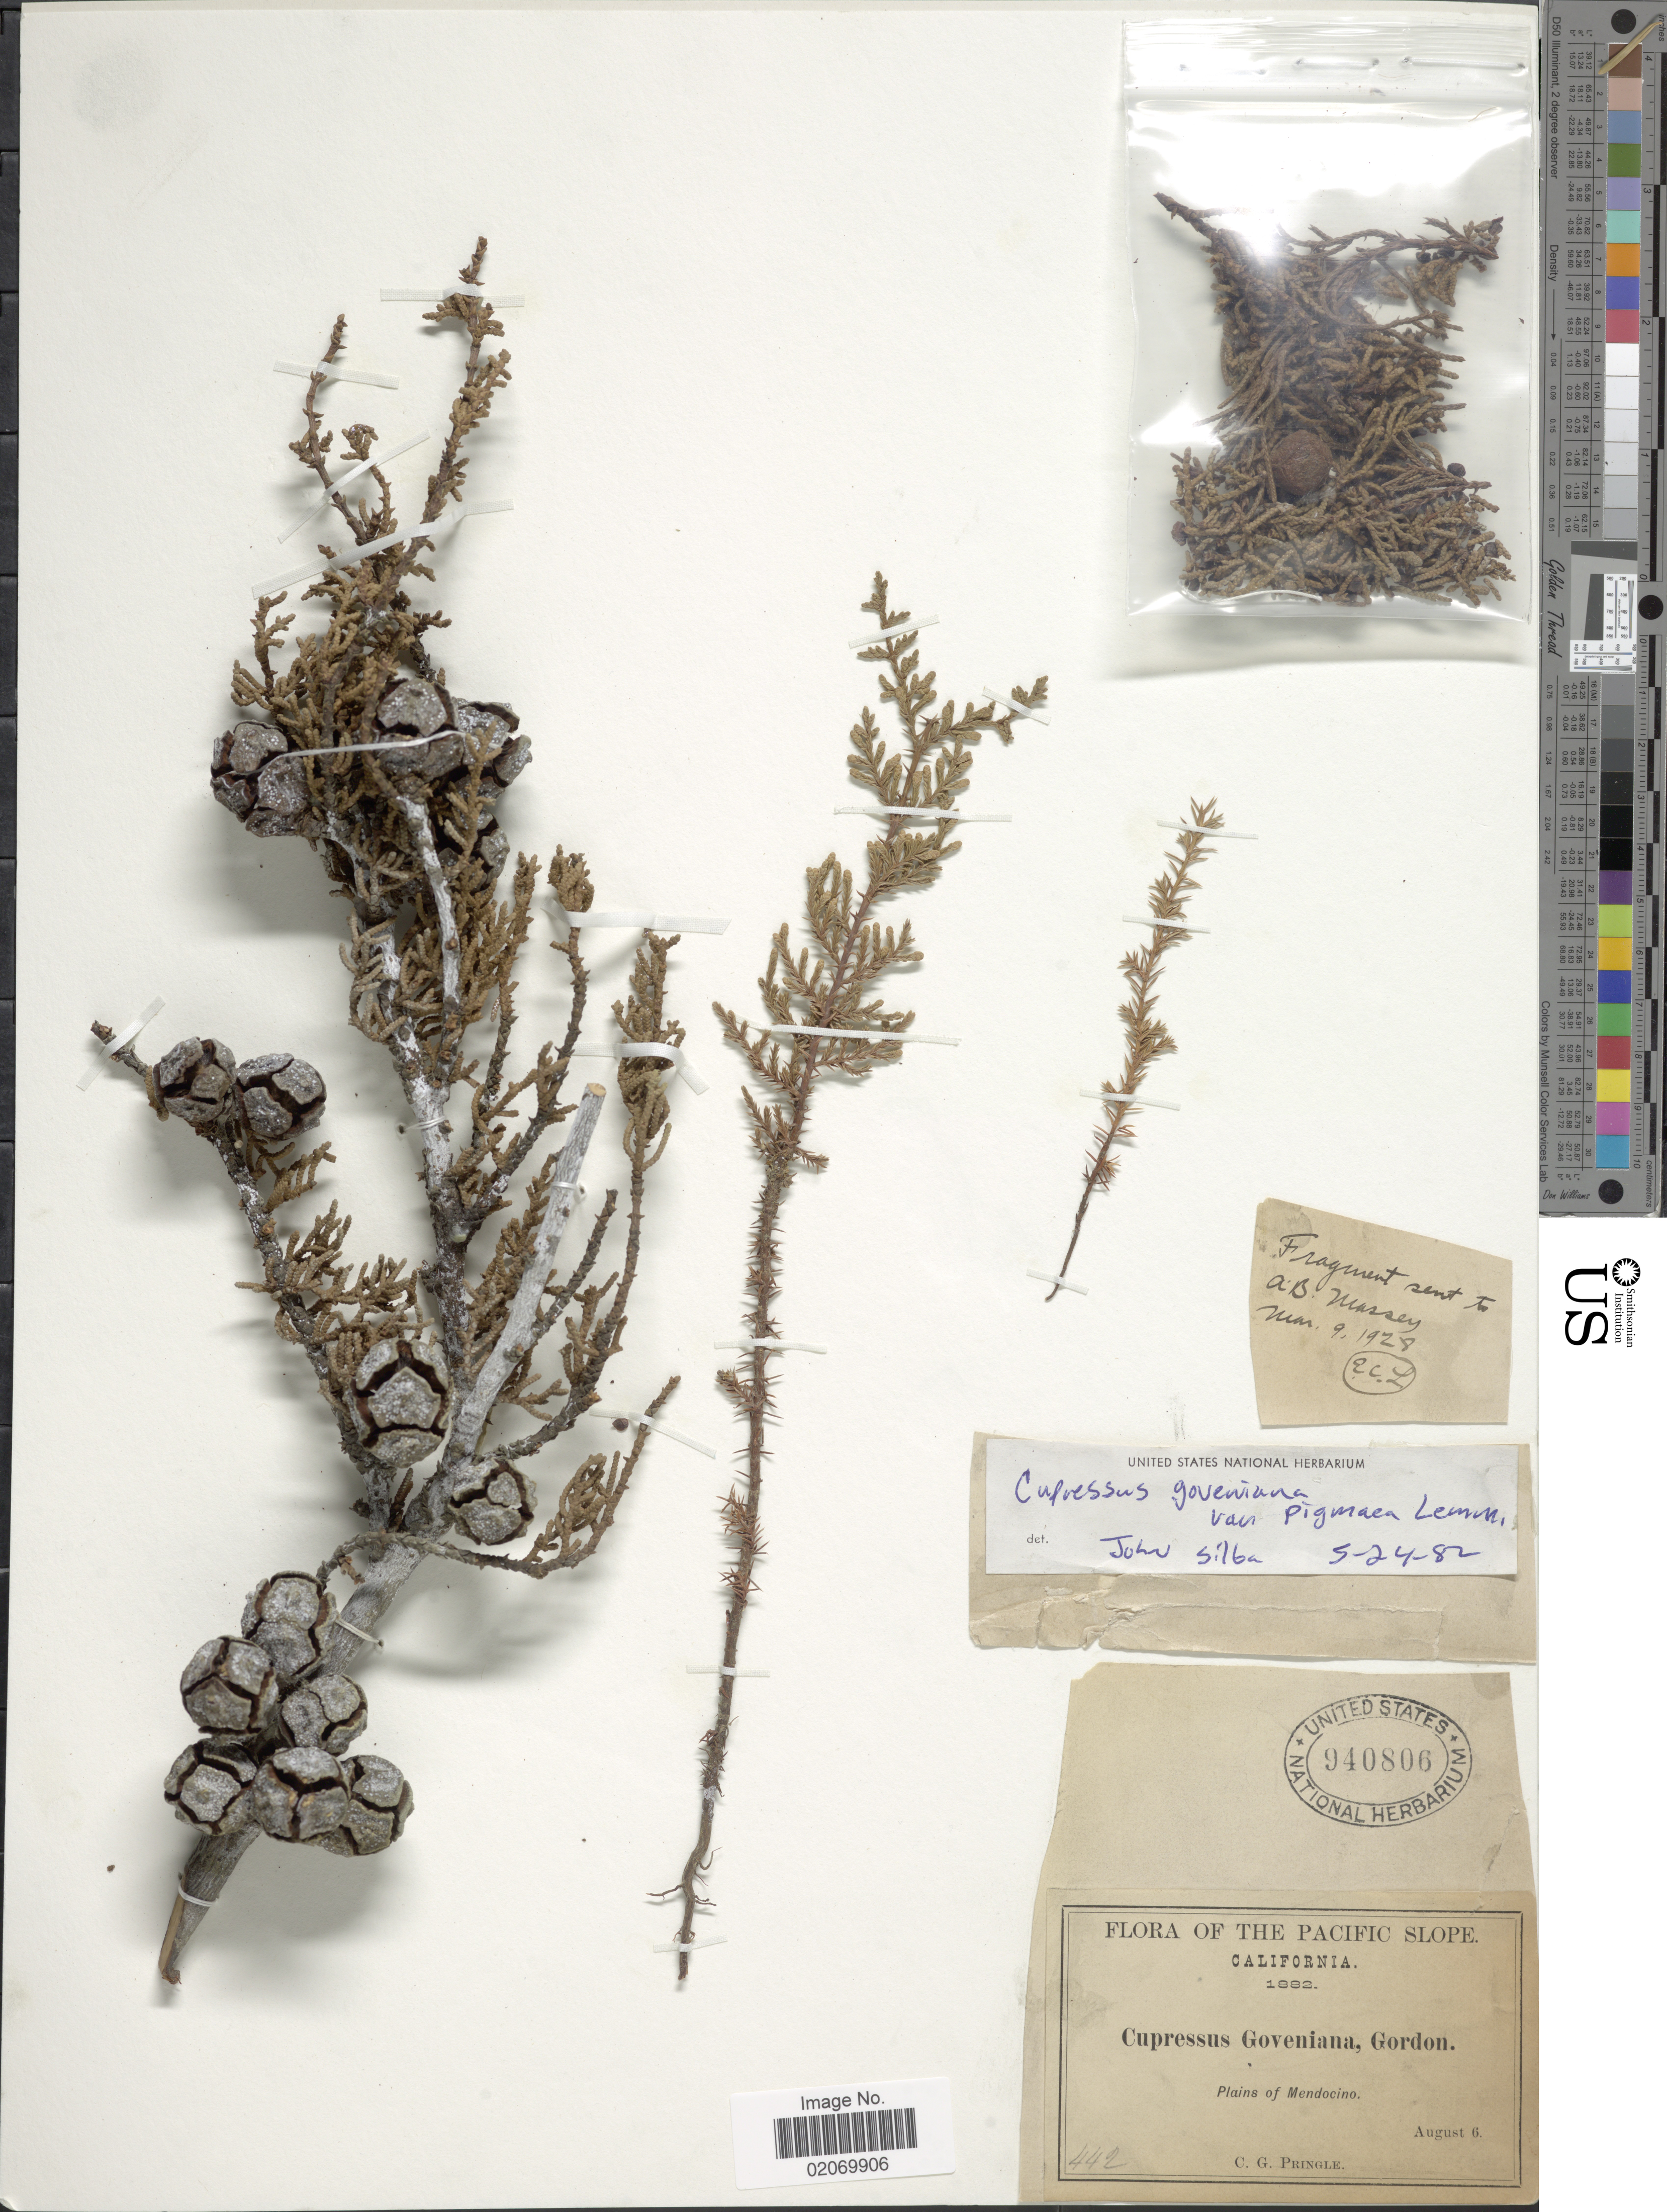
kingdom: Plantae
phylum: Tracheophyta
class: Pinopsida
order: Pinales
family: Cupressaceae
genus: Hesperocyparis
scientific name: Hesperocyparis goveniana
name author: (Gordon) Bartel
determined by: (US) Smithsonian Institution - National Museum of Natural History - Department of Botany (UNITED STATES)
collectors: C. G. Pringle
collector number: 442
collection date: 1882-08-06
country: United States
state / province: California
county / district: Mendocino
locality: The Pacific Slope, Plains of Mendocino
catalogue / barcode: US 940806